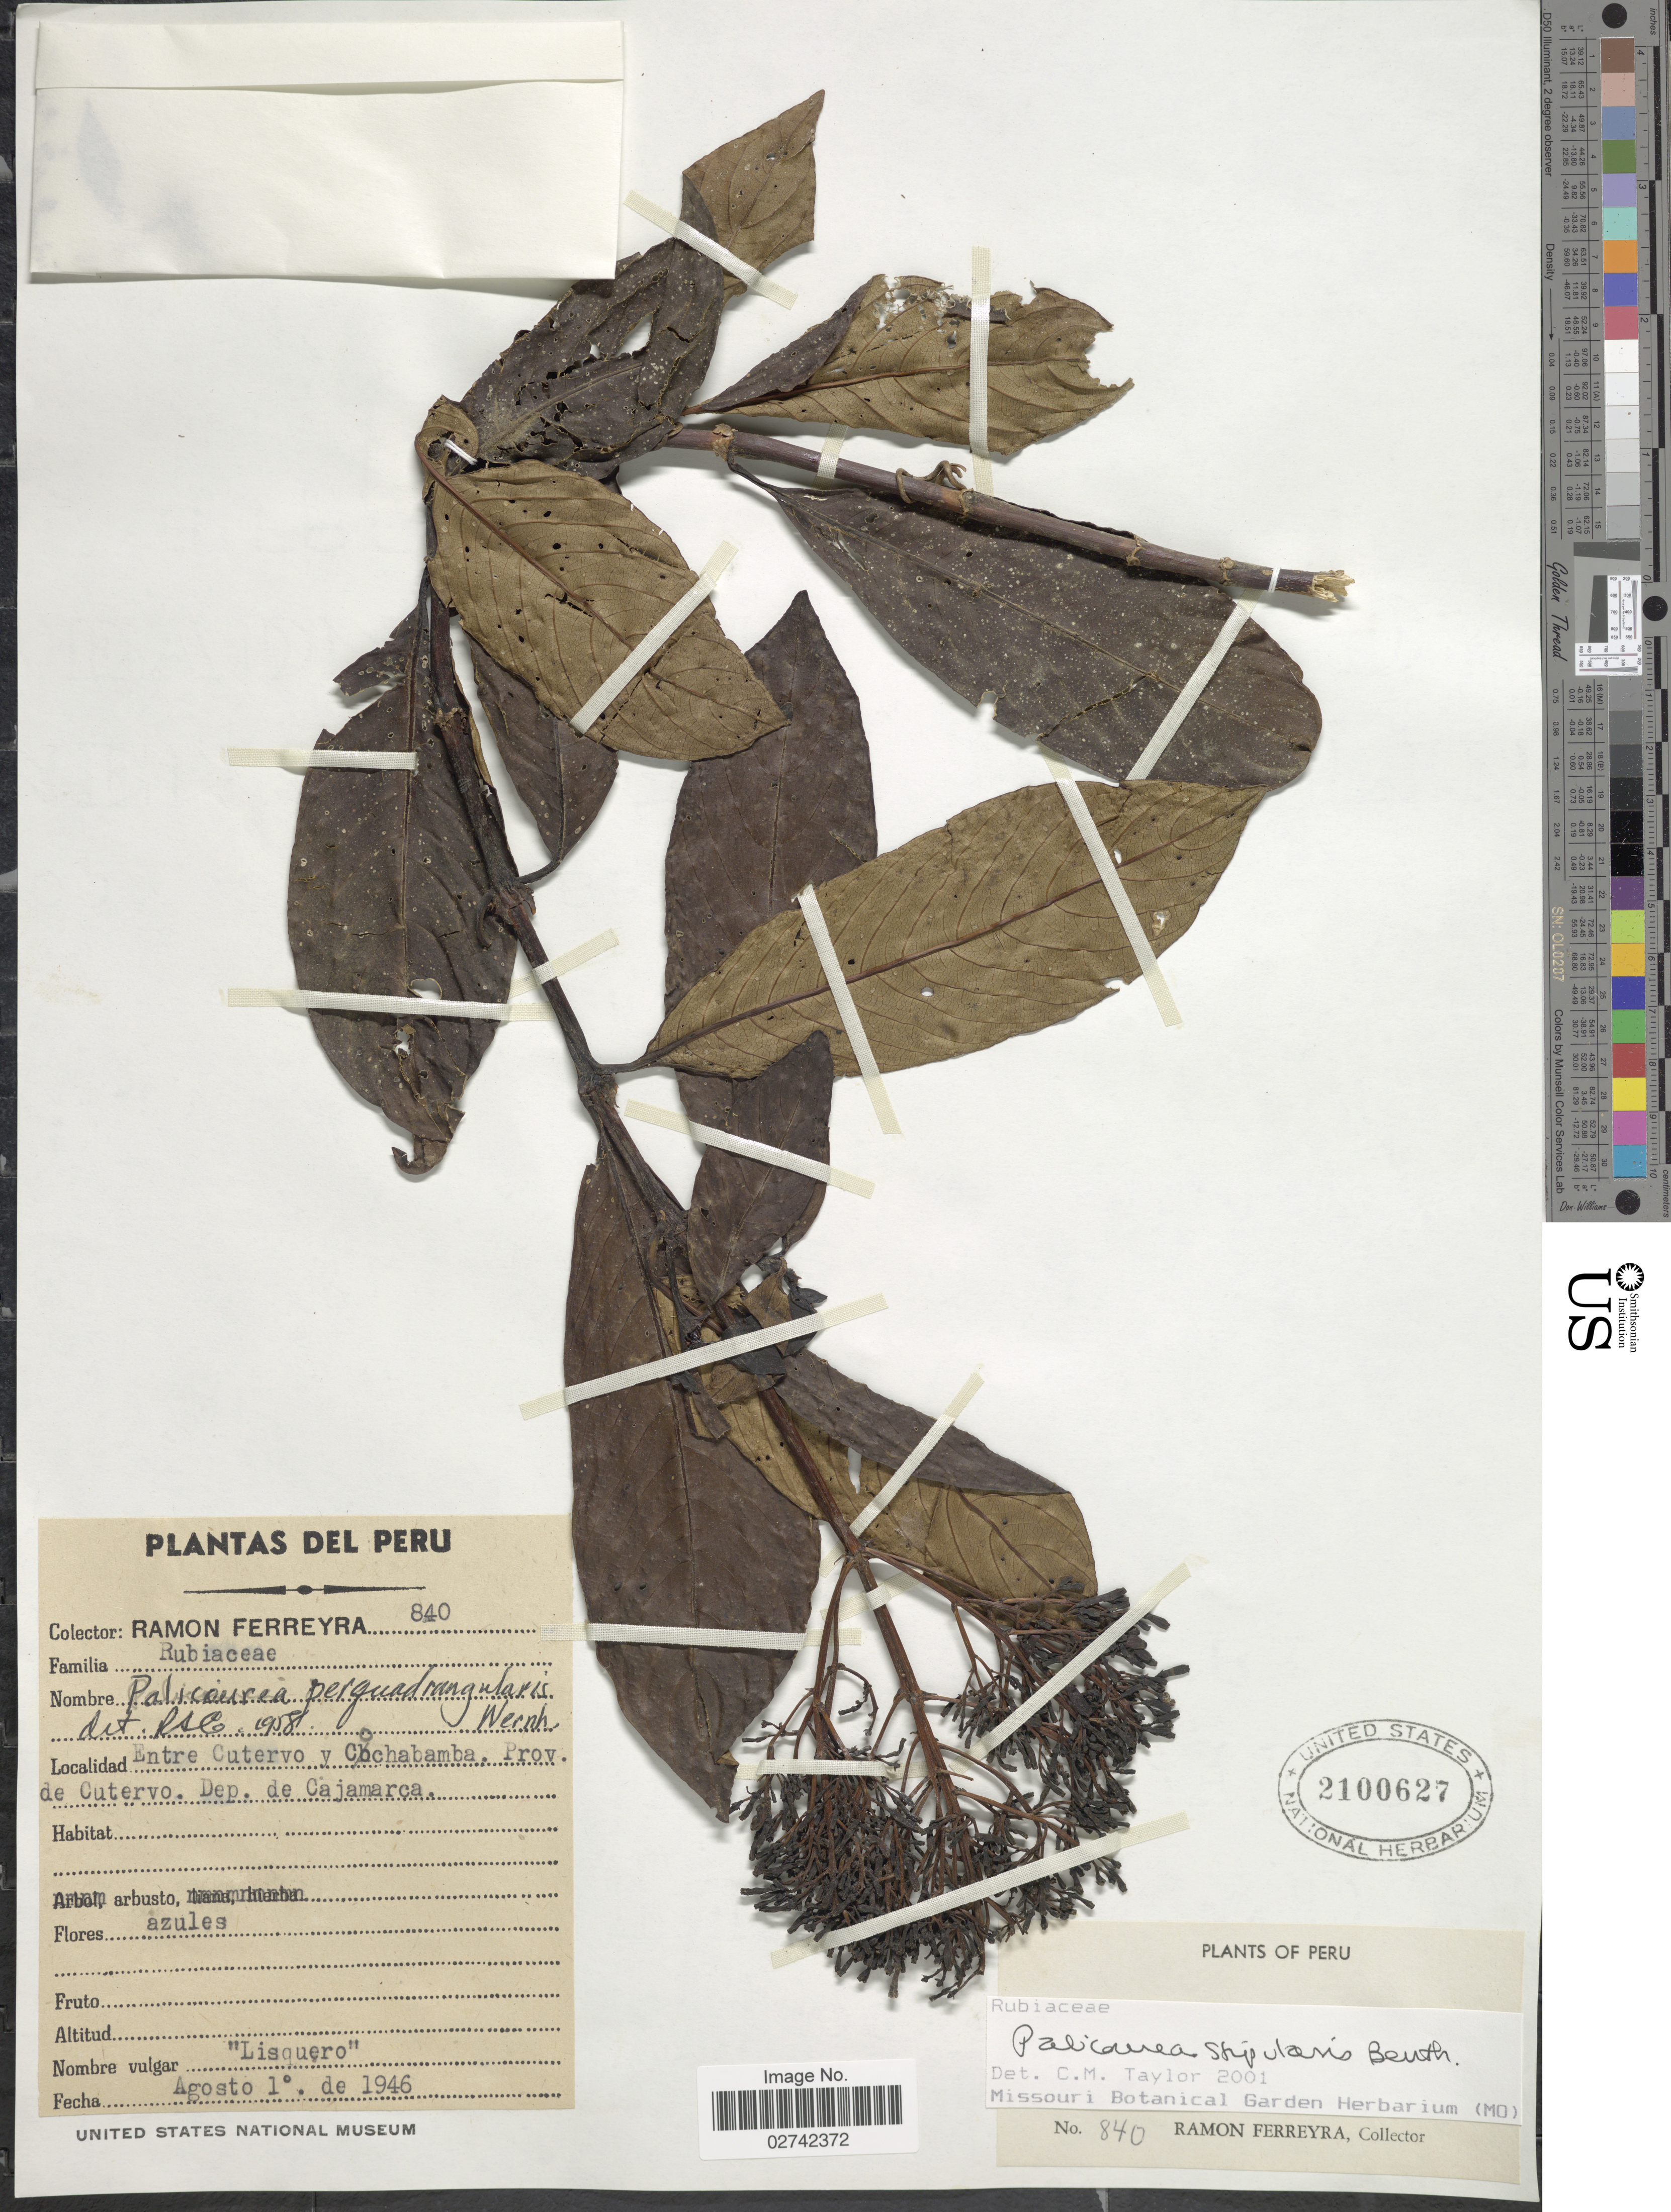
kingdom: Plantae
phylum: Tracheophyta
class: Magnoliopsida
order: Gentianales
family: Rubiaceae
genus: Palicourea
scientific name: Palicourea stipularis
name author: Benth.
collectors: R. A. Ferreyra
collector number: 840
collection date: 1946-08-01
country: Peru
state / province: Cajamarca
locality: Entre Cutervo y Cochabamba, Prov. de Cutervo.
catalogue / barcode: US 2100627